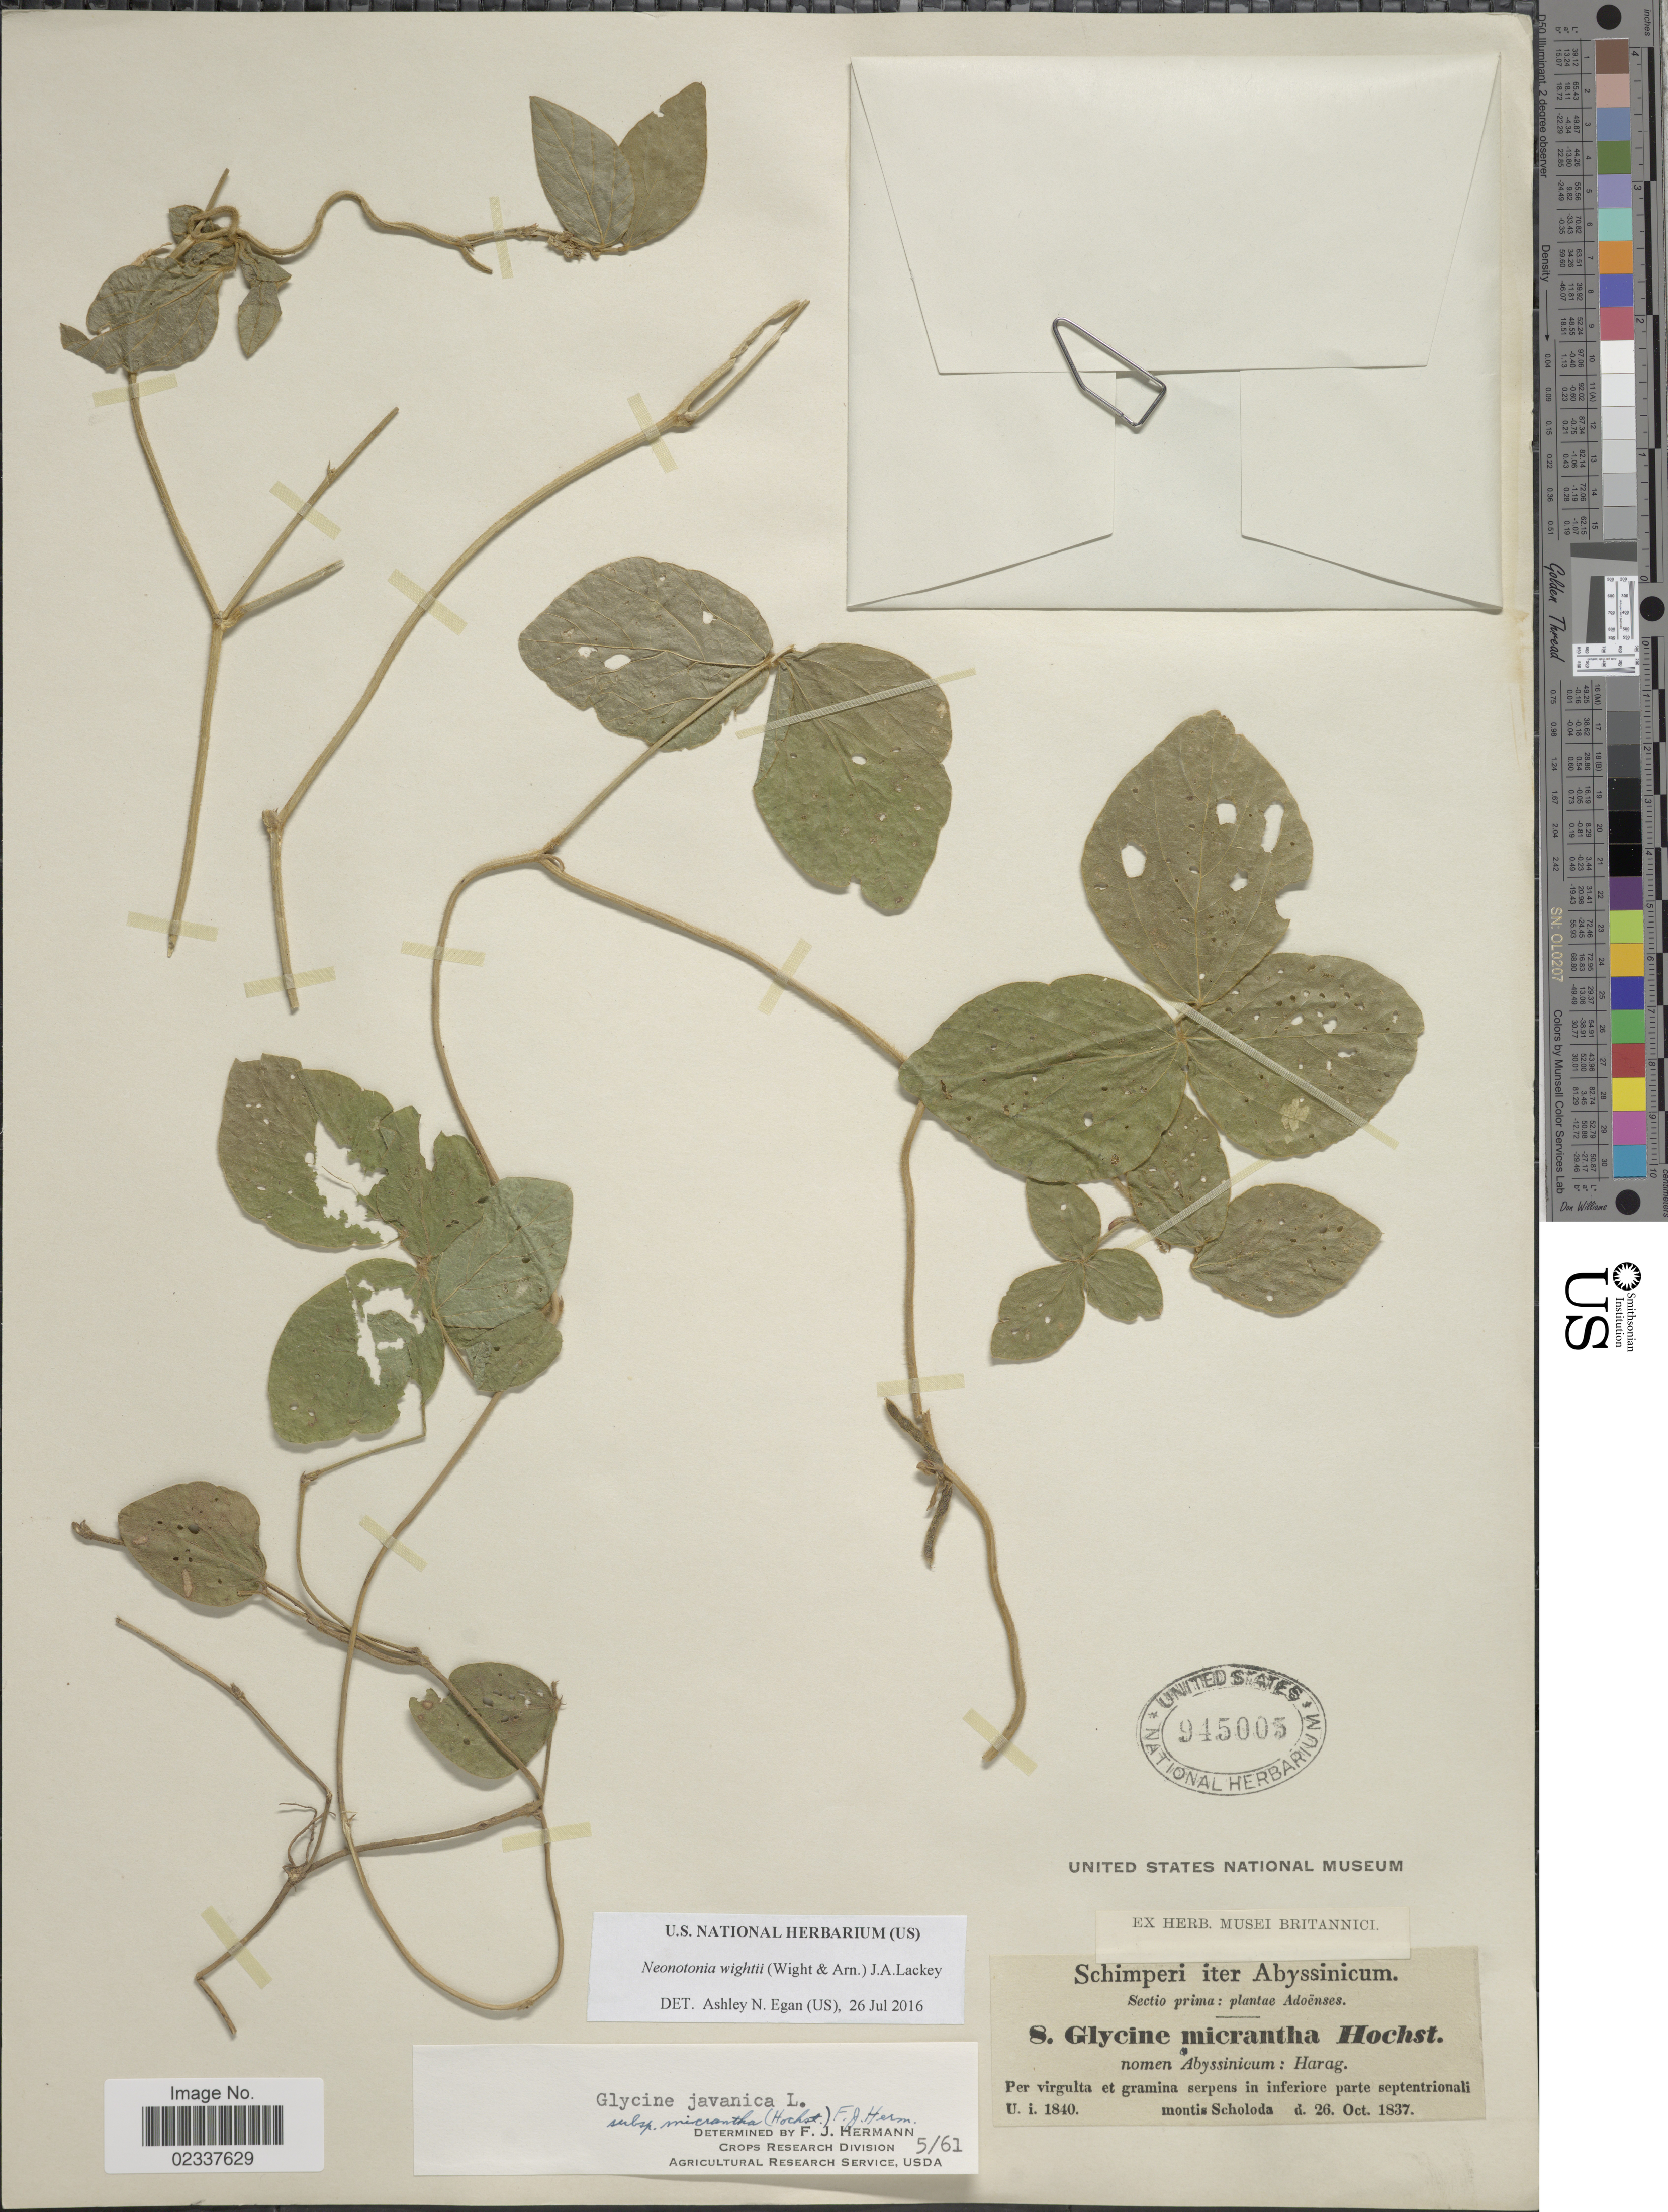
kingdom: Plantae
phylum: Tracheophyta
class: Magnoliopsida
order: Fabales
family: Fabaceae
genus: Neonotonia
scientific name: Neonotonia wightii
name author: (Arn.) J.A. Lackey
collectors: -. Schimper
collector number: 8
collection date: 1837-10-26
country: Ethiopia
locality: Abyssinicum: Harag, montis Scholoda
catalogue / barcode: US 945005